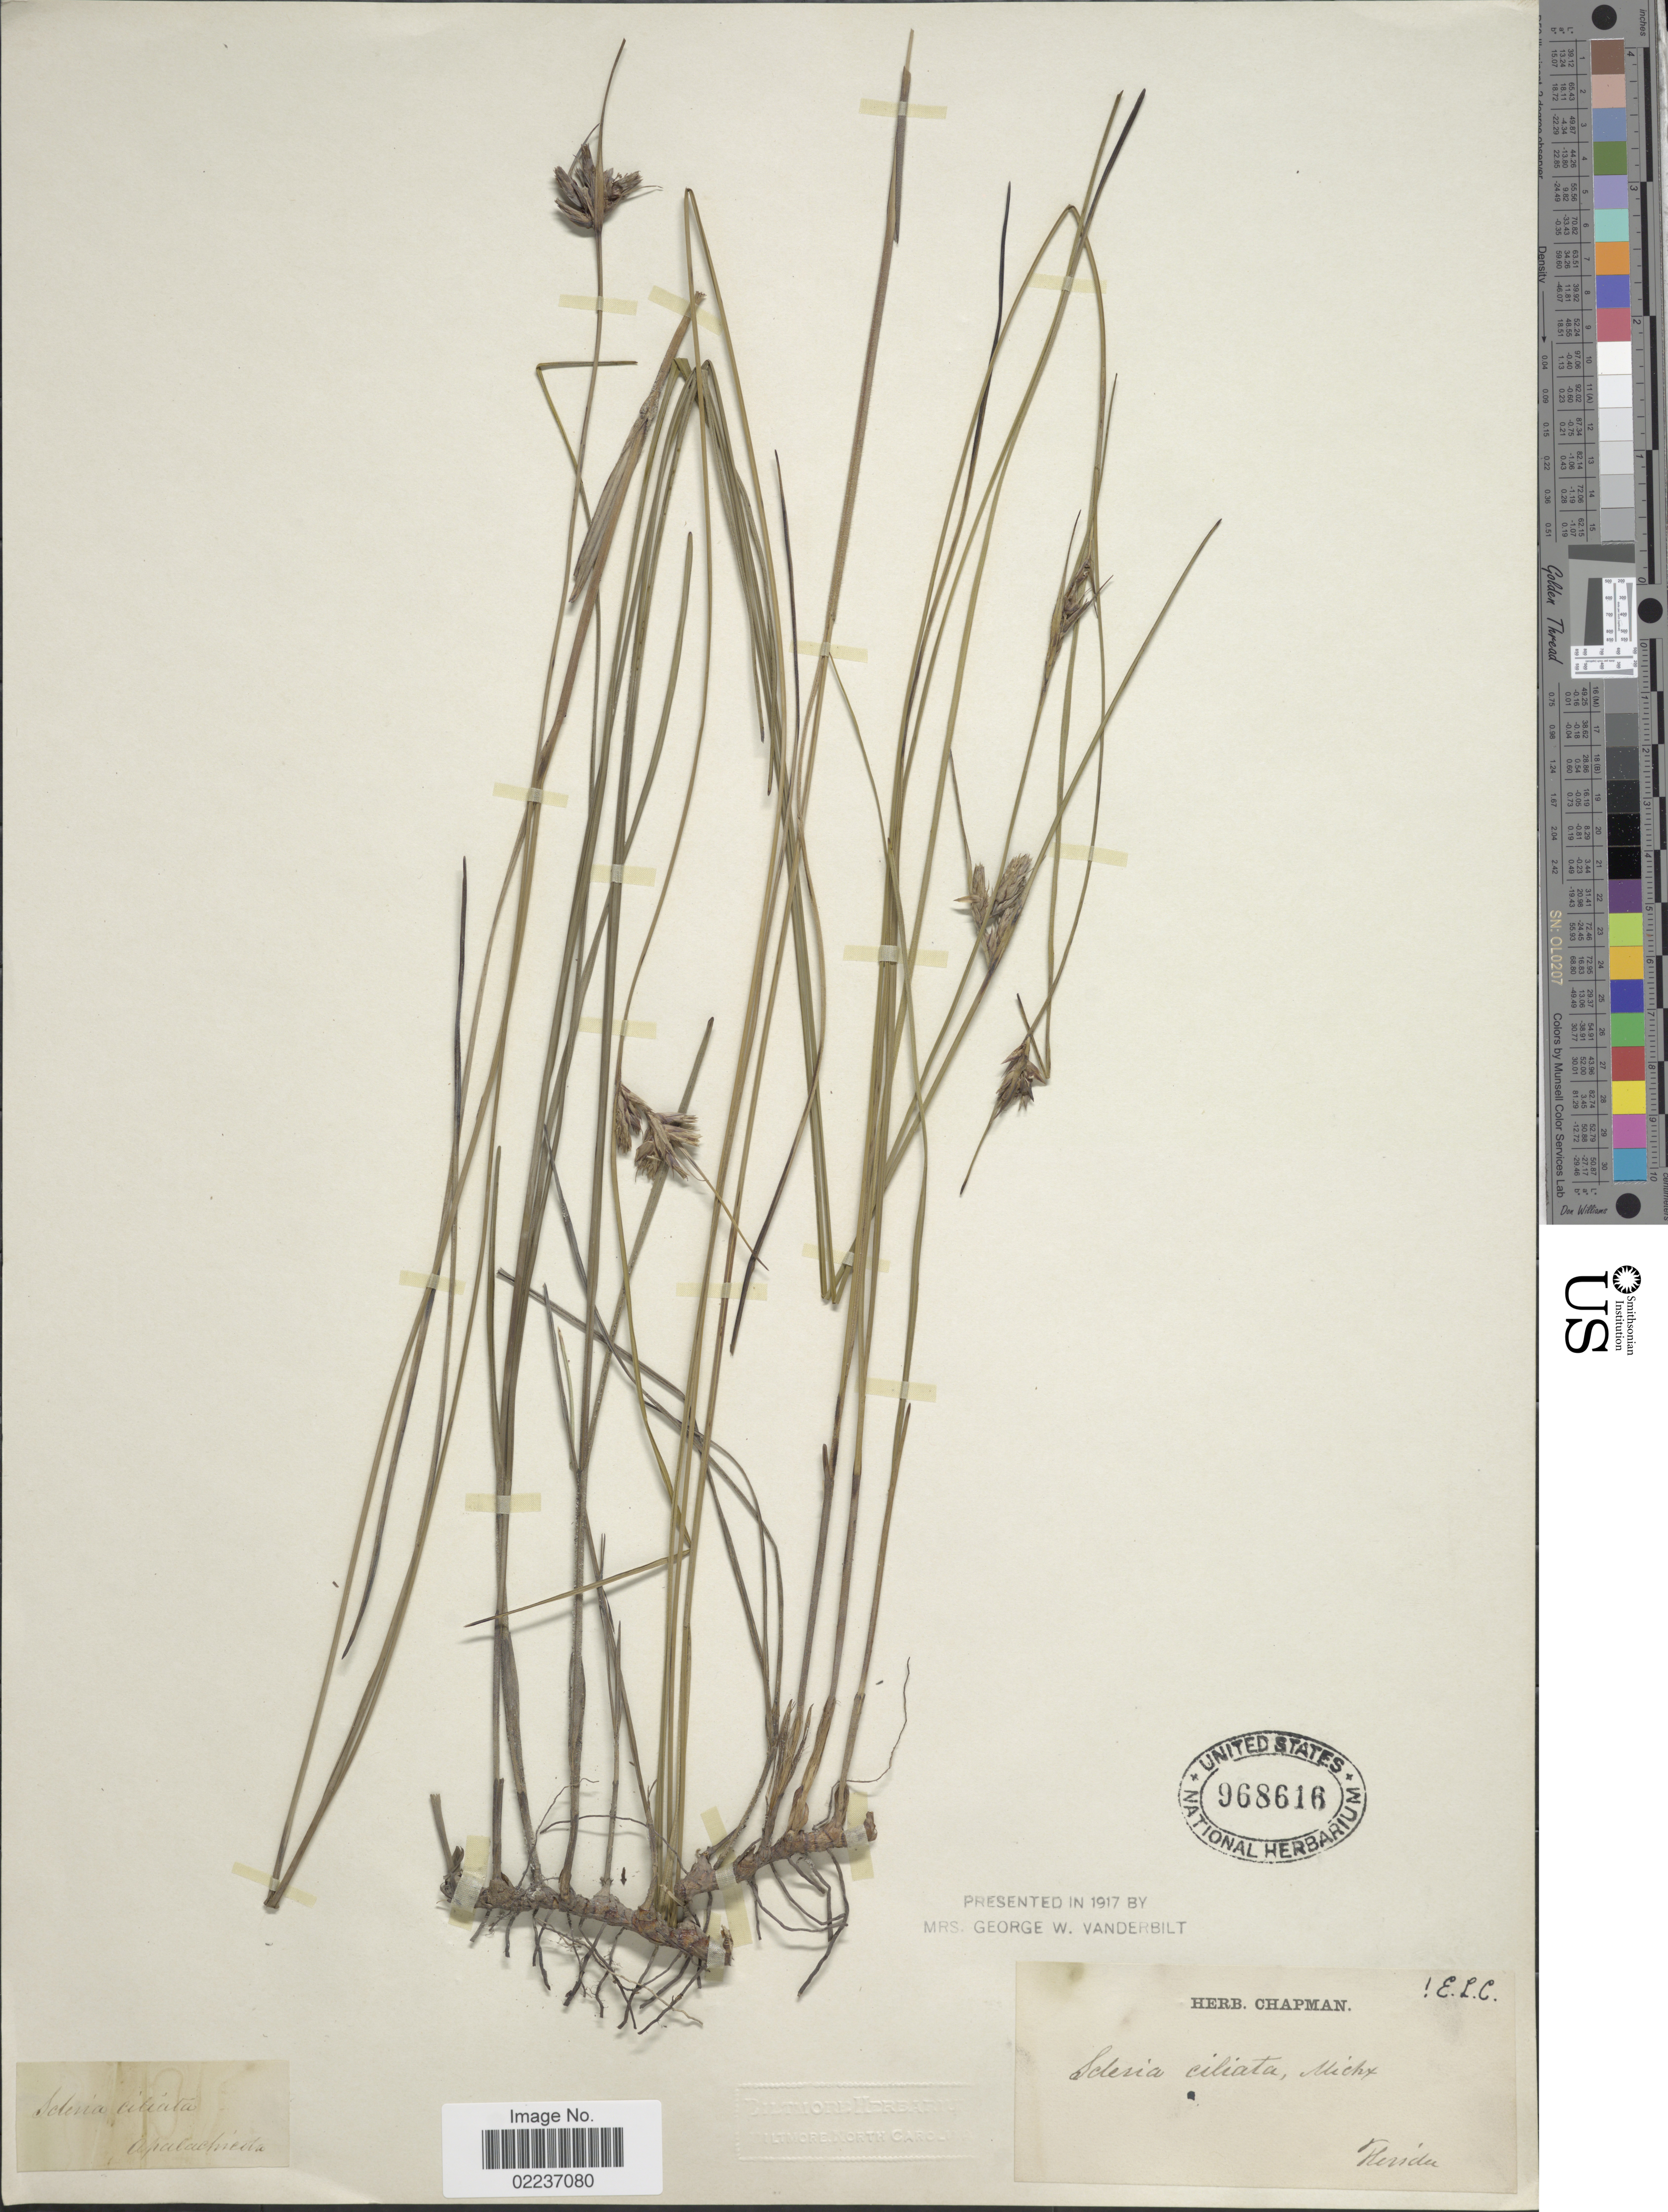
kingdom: Plantae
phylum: Tracheophyta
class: Liliopsida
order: Poales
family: Cyperaceae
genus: Scleria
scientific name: Scleria ciliata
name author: Michx.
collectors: ex herb. Chapman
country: United States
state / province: Florida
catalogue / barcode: US 968616